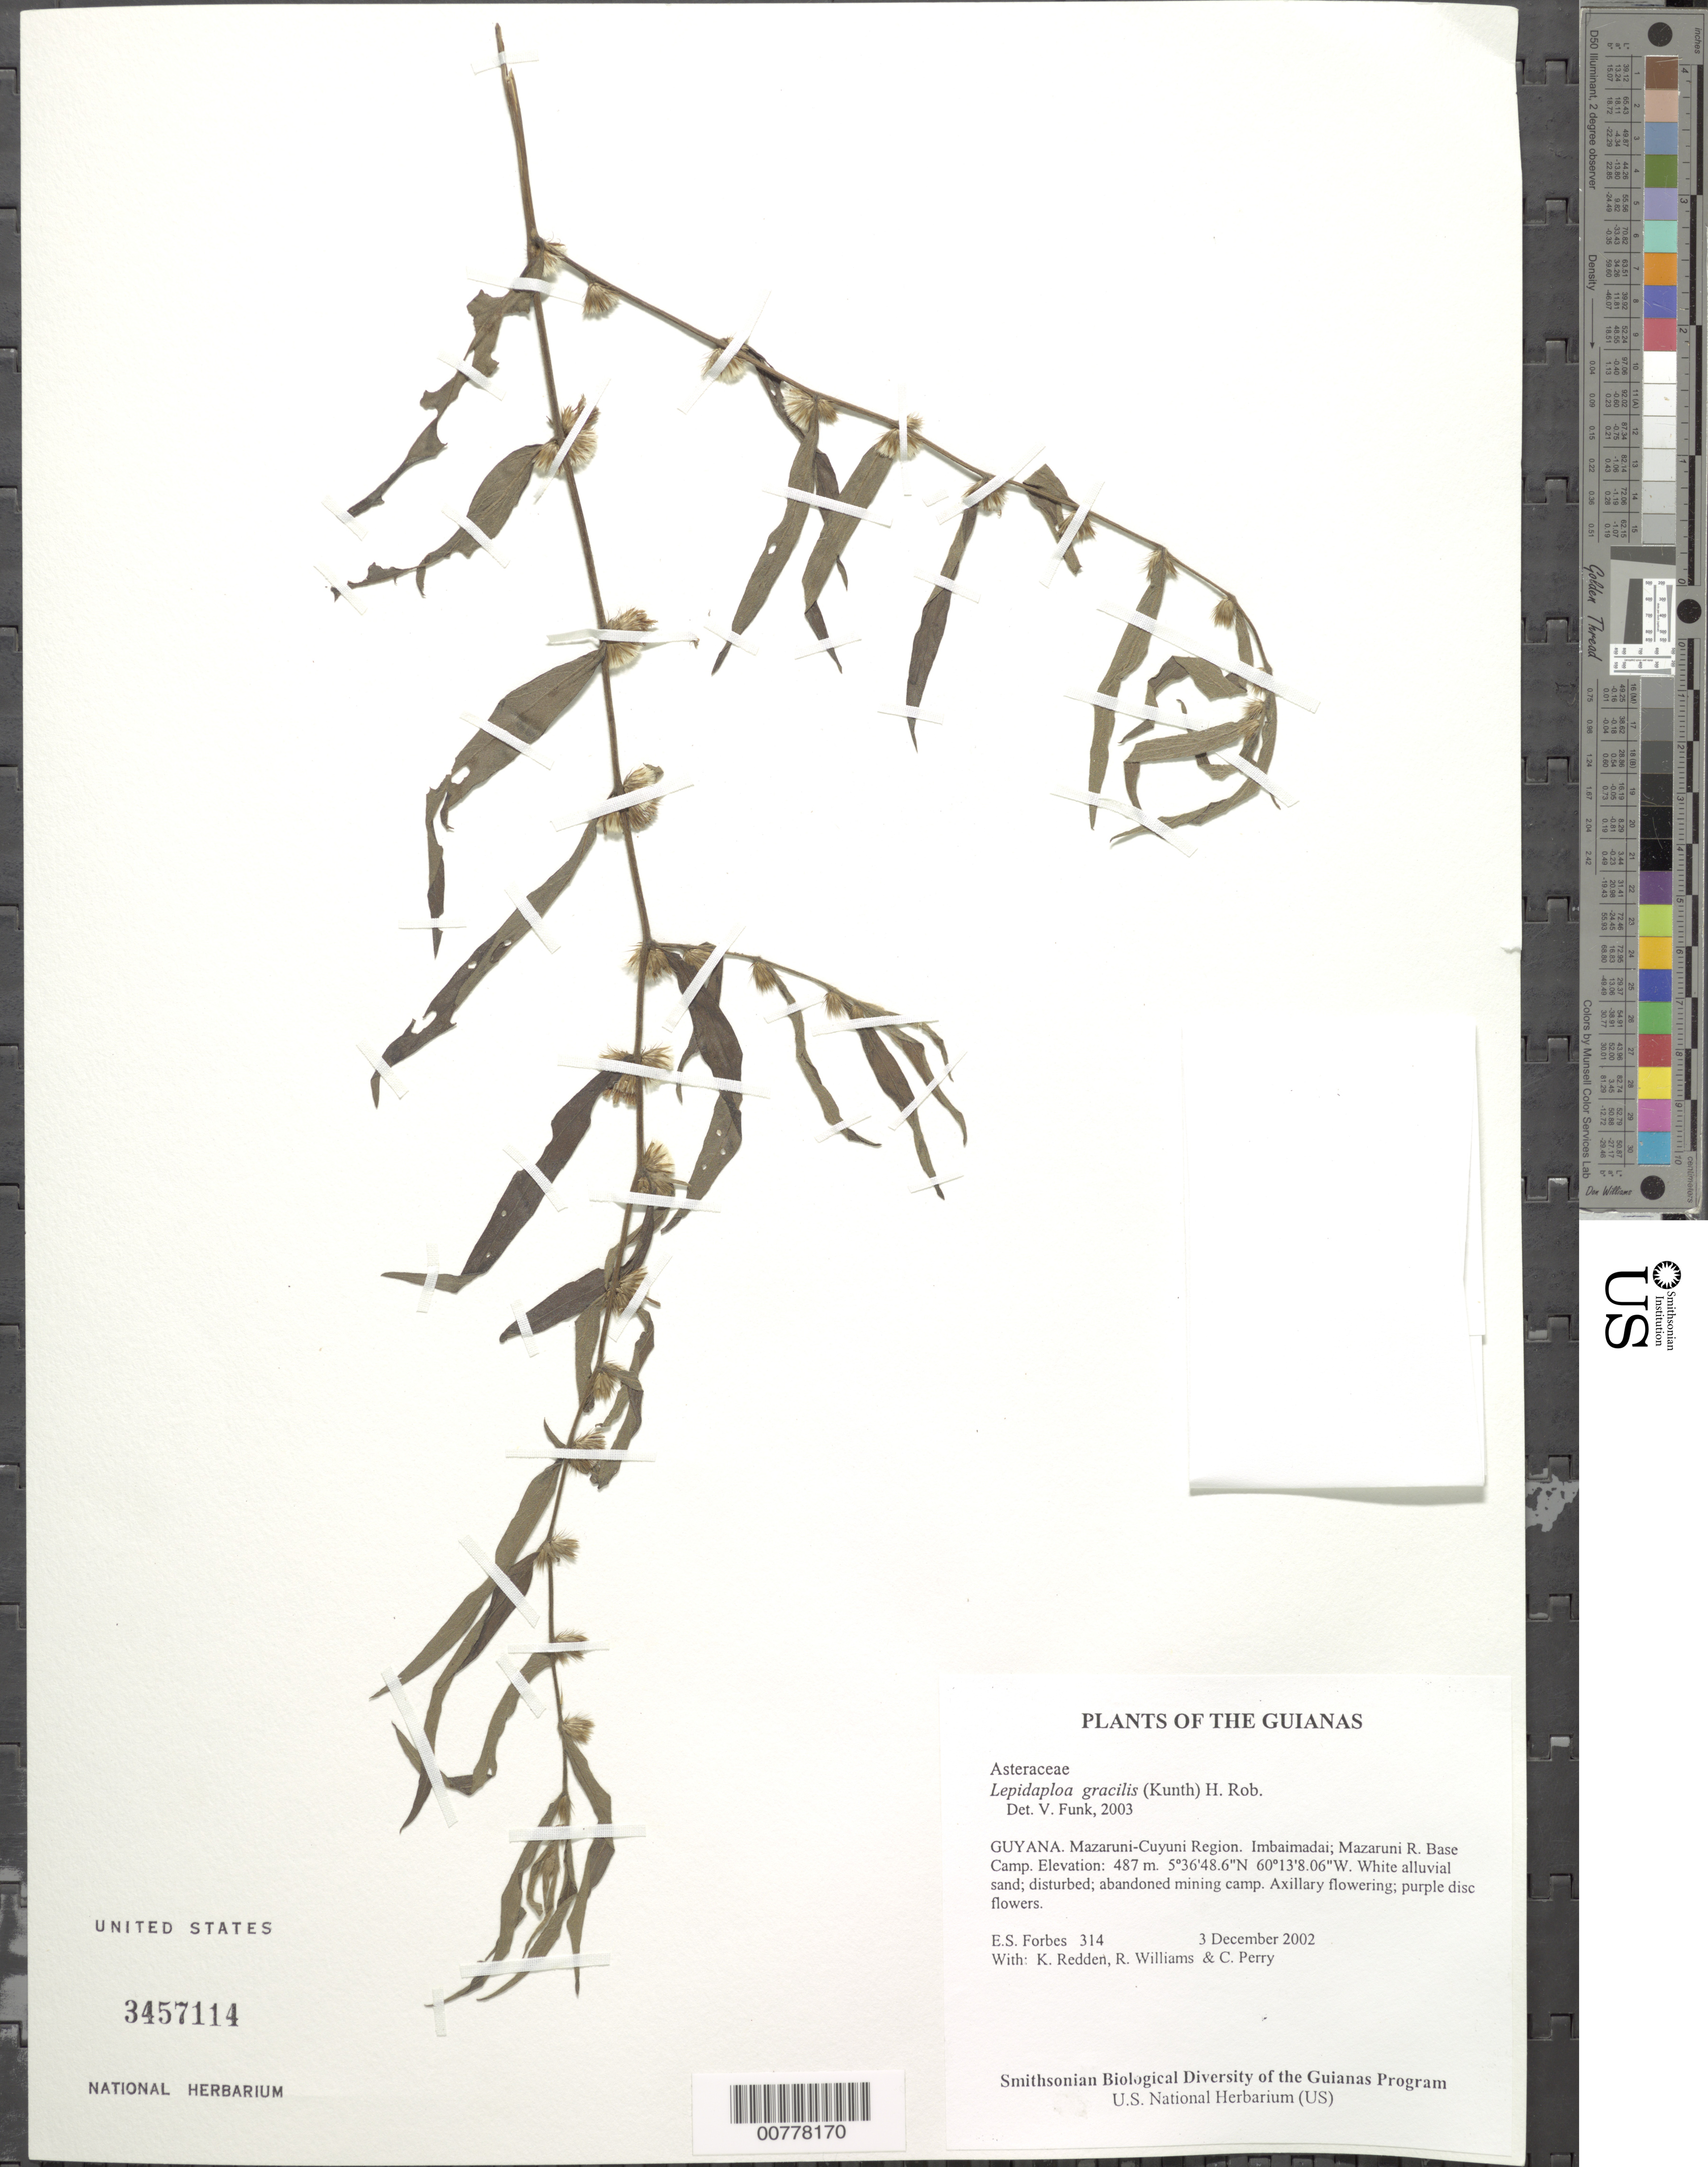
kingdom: Plantae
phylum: Tracheophyta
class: Magnoliopsida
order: Asterales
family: Asteraceae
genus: Lepidaploa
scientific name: Lepidaploa gracilis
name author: (Kunth) H. Rob.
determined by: Funk, Vicki A., (BOT), Smithsonian Institution - National Museum of Natural History (UNITED STATES)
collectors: E. Forbes, K. M. Redden, R. Williams & C. Perry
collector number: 314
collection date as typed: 3 December 2002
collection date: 2002-12-03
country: Guyana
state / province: Cuyuni-Mazaruni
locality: Imbaimadai; Mazaruni R. Base Camp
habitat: White alluvial sand; disturbed; abandoned mining camp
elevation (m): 487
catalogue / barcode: US 3457114